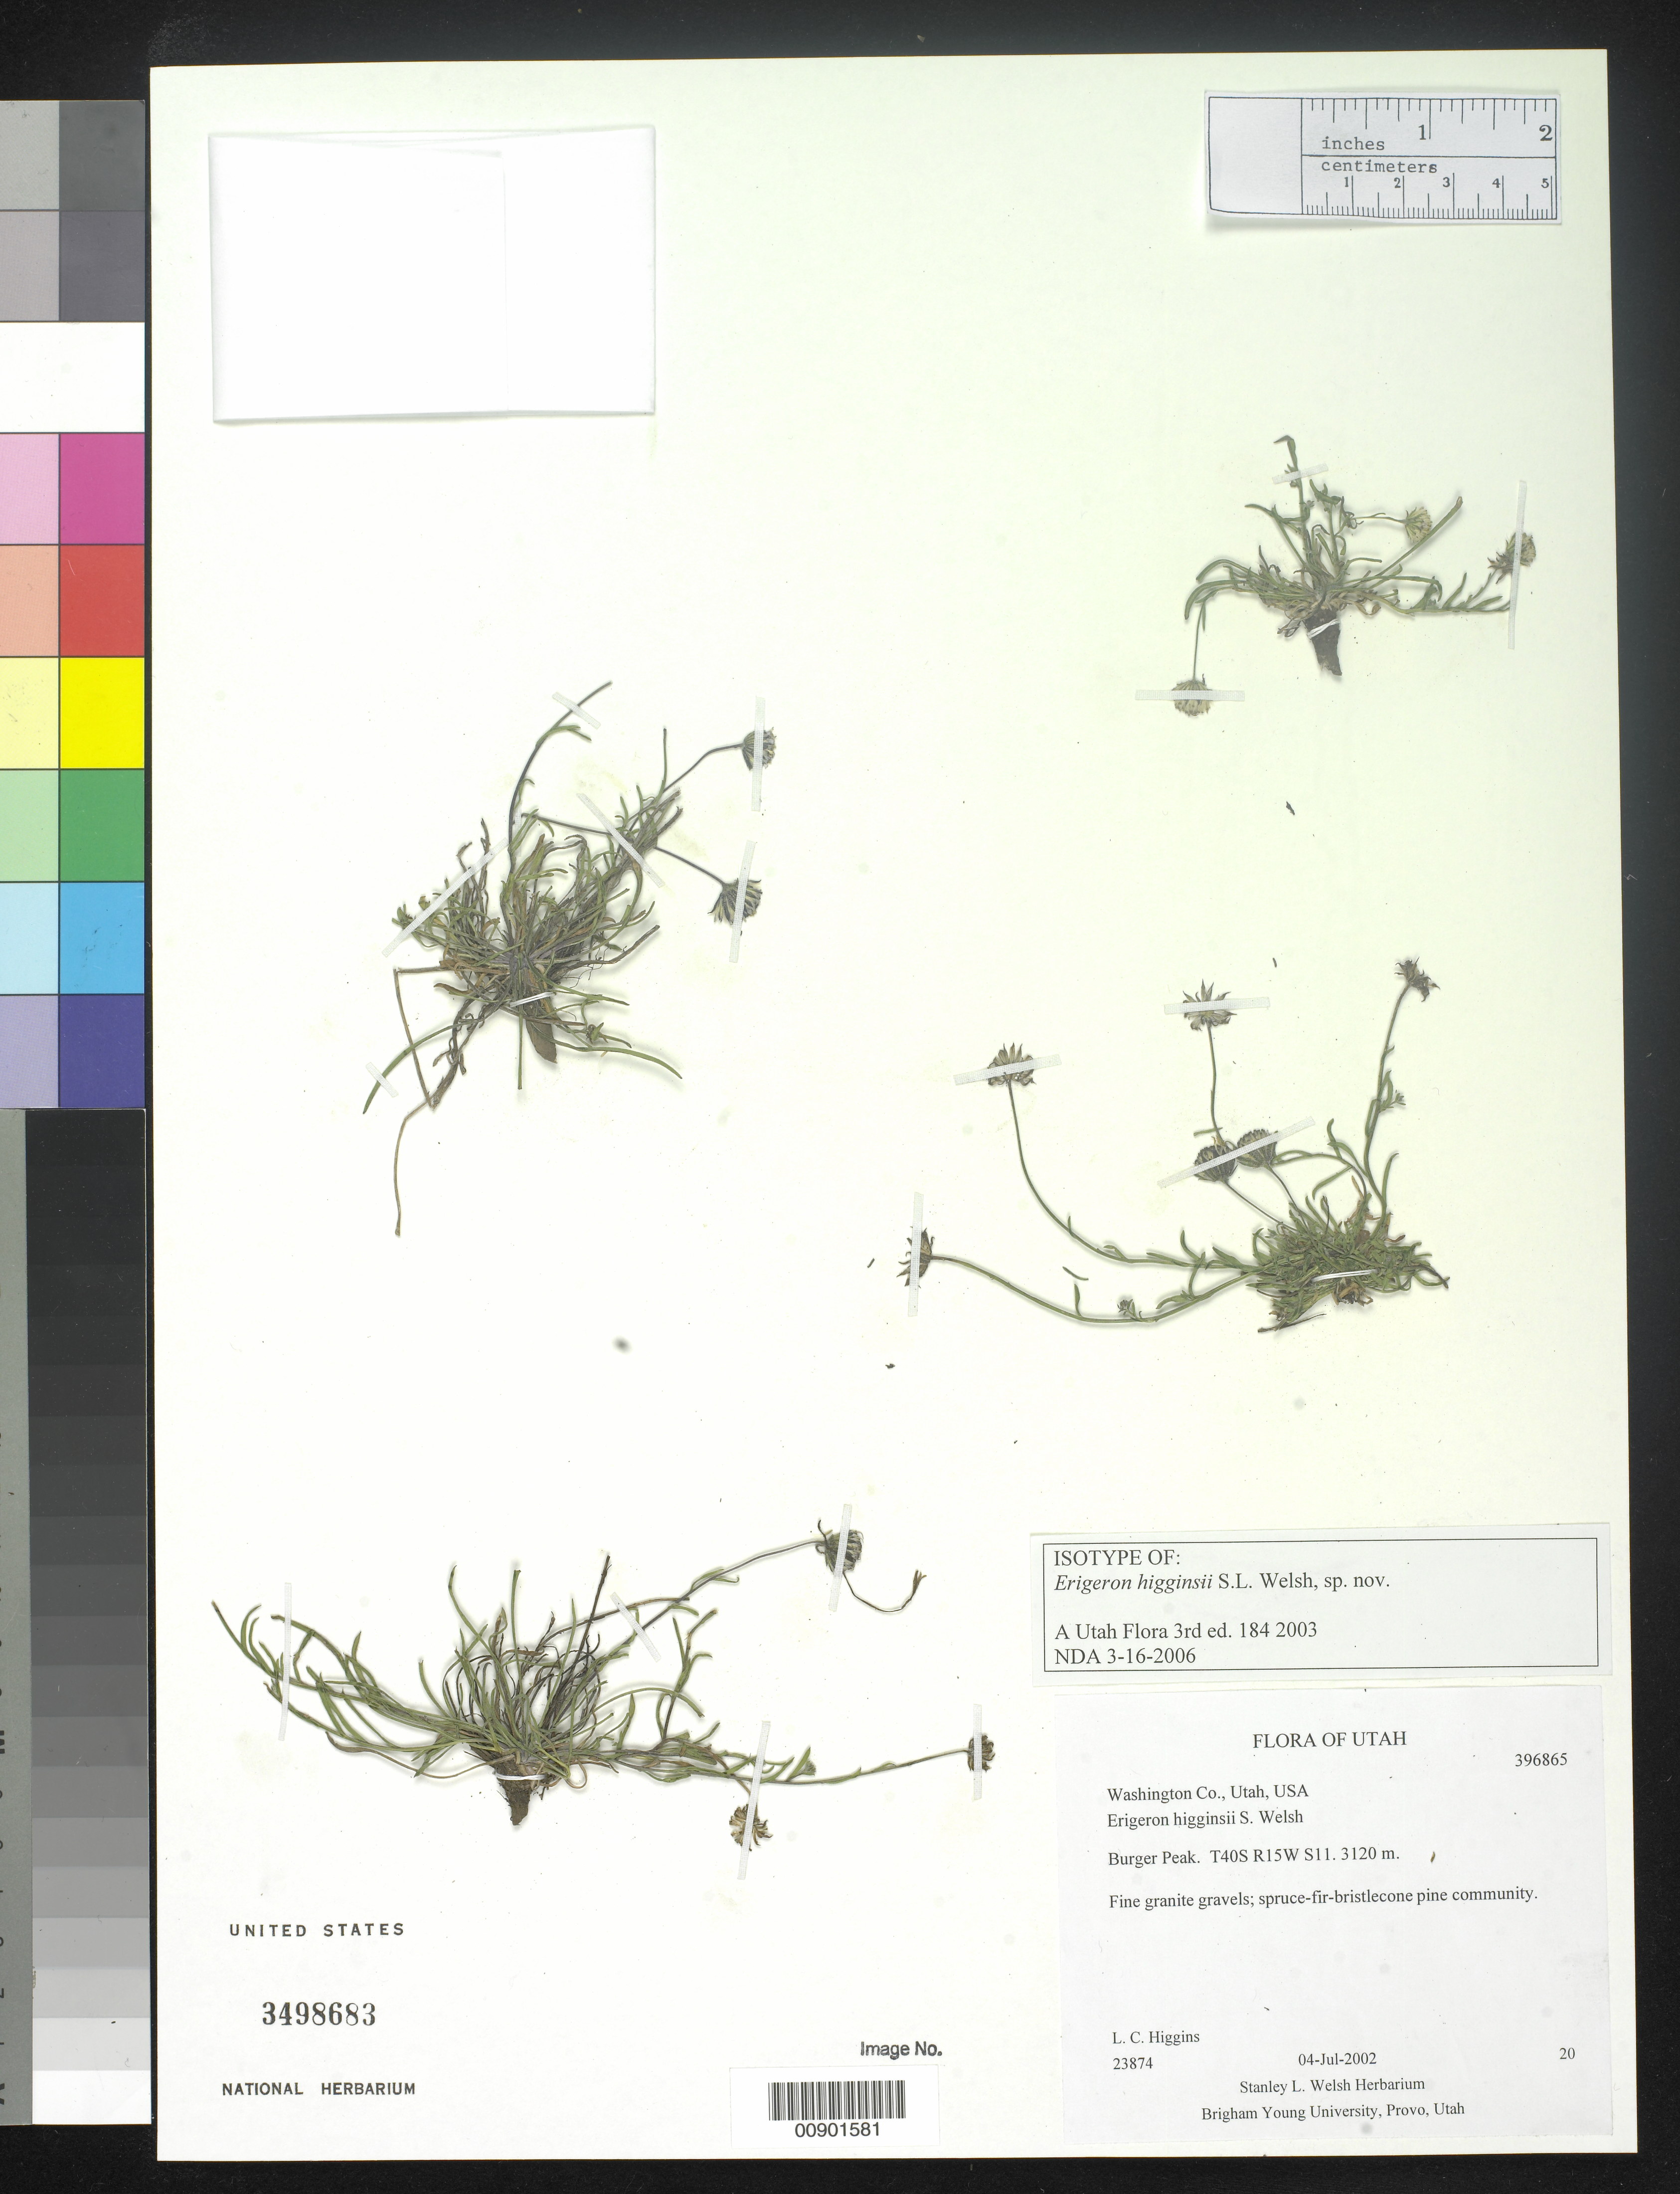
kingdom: Plantae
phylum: Tracheophyta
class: Magnoliopsida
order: Asterales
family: Asteraceae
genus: Erigeron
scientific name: Erigeron higginsii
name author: S.L. Welsh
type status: Isotype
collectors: L. Higgins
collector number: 23874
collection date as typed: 04 Jul 2002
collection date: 2002-07-04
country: United States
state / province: Utah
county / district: Washington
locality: Burger Peak.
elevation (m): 3120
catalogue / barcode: US 3498683